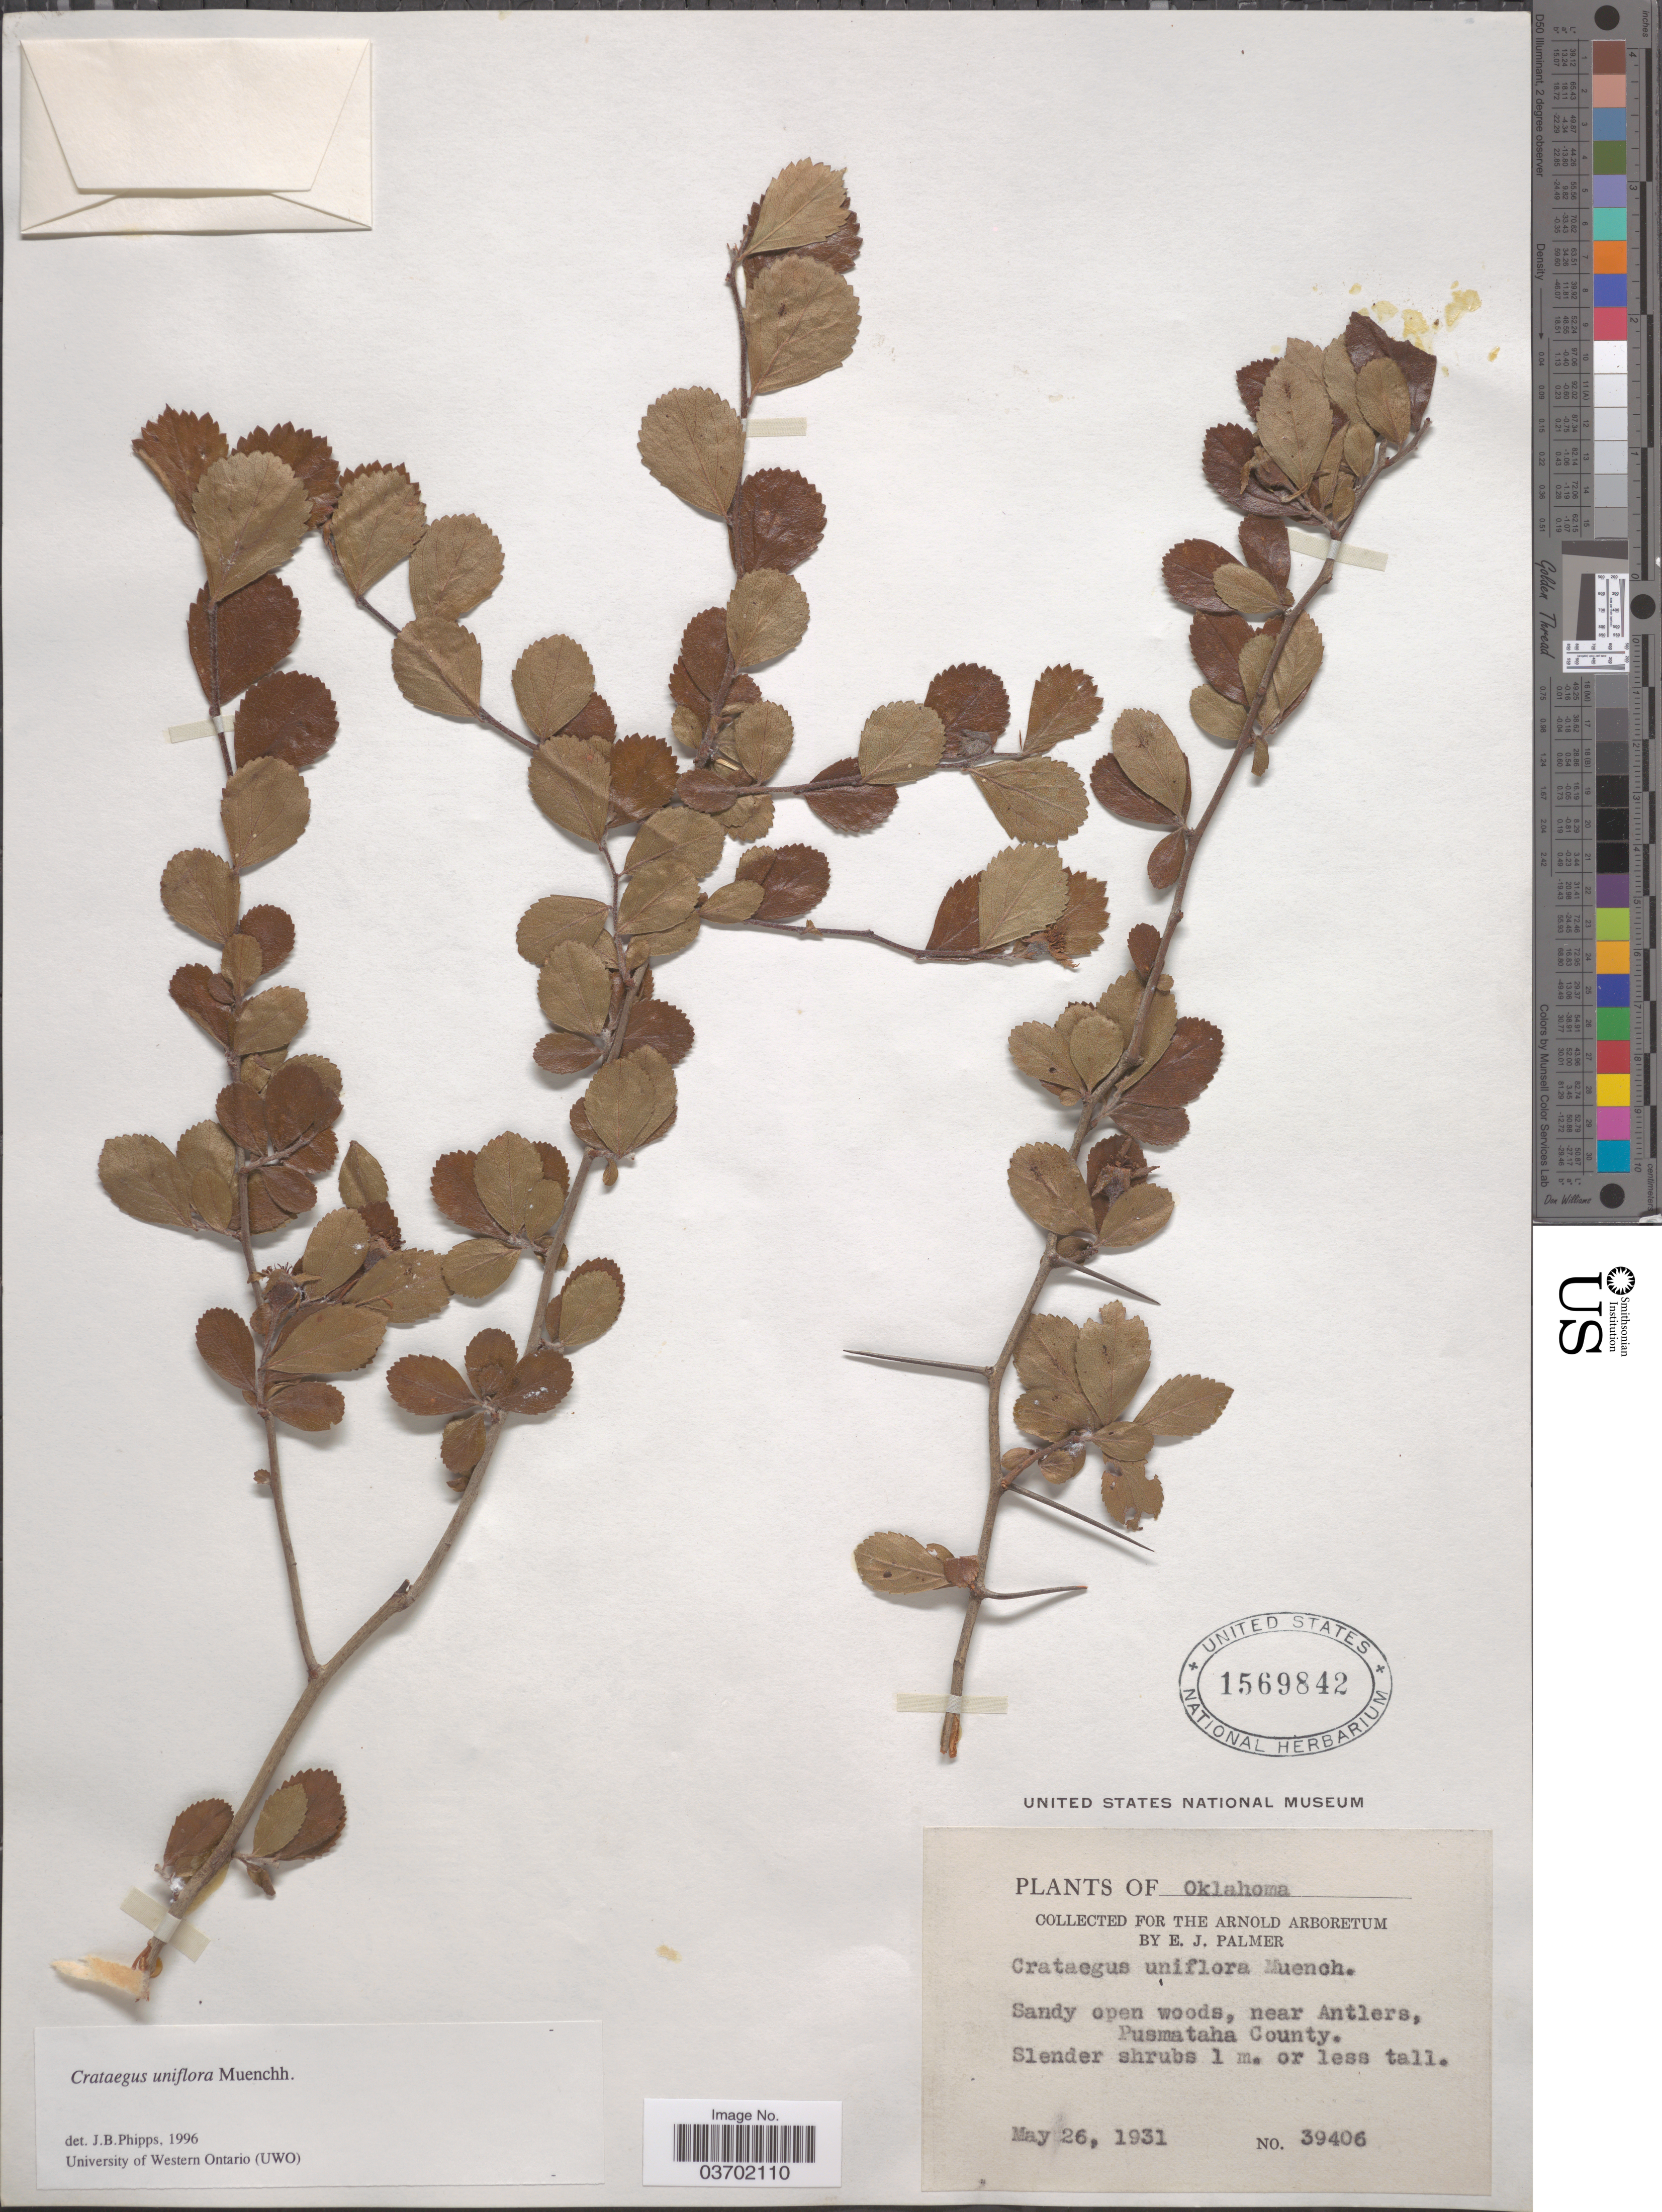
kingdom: Plantae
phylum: Tracheophyta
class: Magnoliopsida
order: Rosales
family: Rosaceae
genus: Crataegus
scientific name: Crataegus uniflora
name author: Münchh.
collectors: E. J. Palmer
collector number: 39406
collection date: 1931-05-26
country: United States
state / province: Oklahoma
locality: Near Antlers, Pusmataha County.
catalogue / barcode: US 1569842